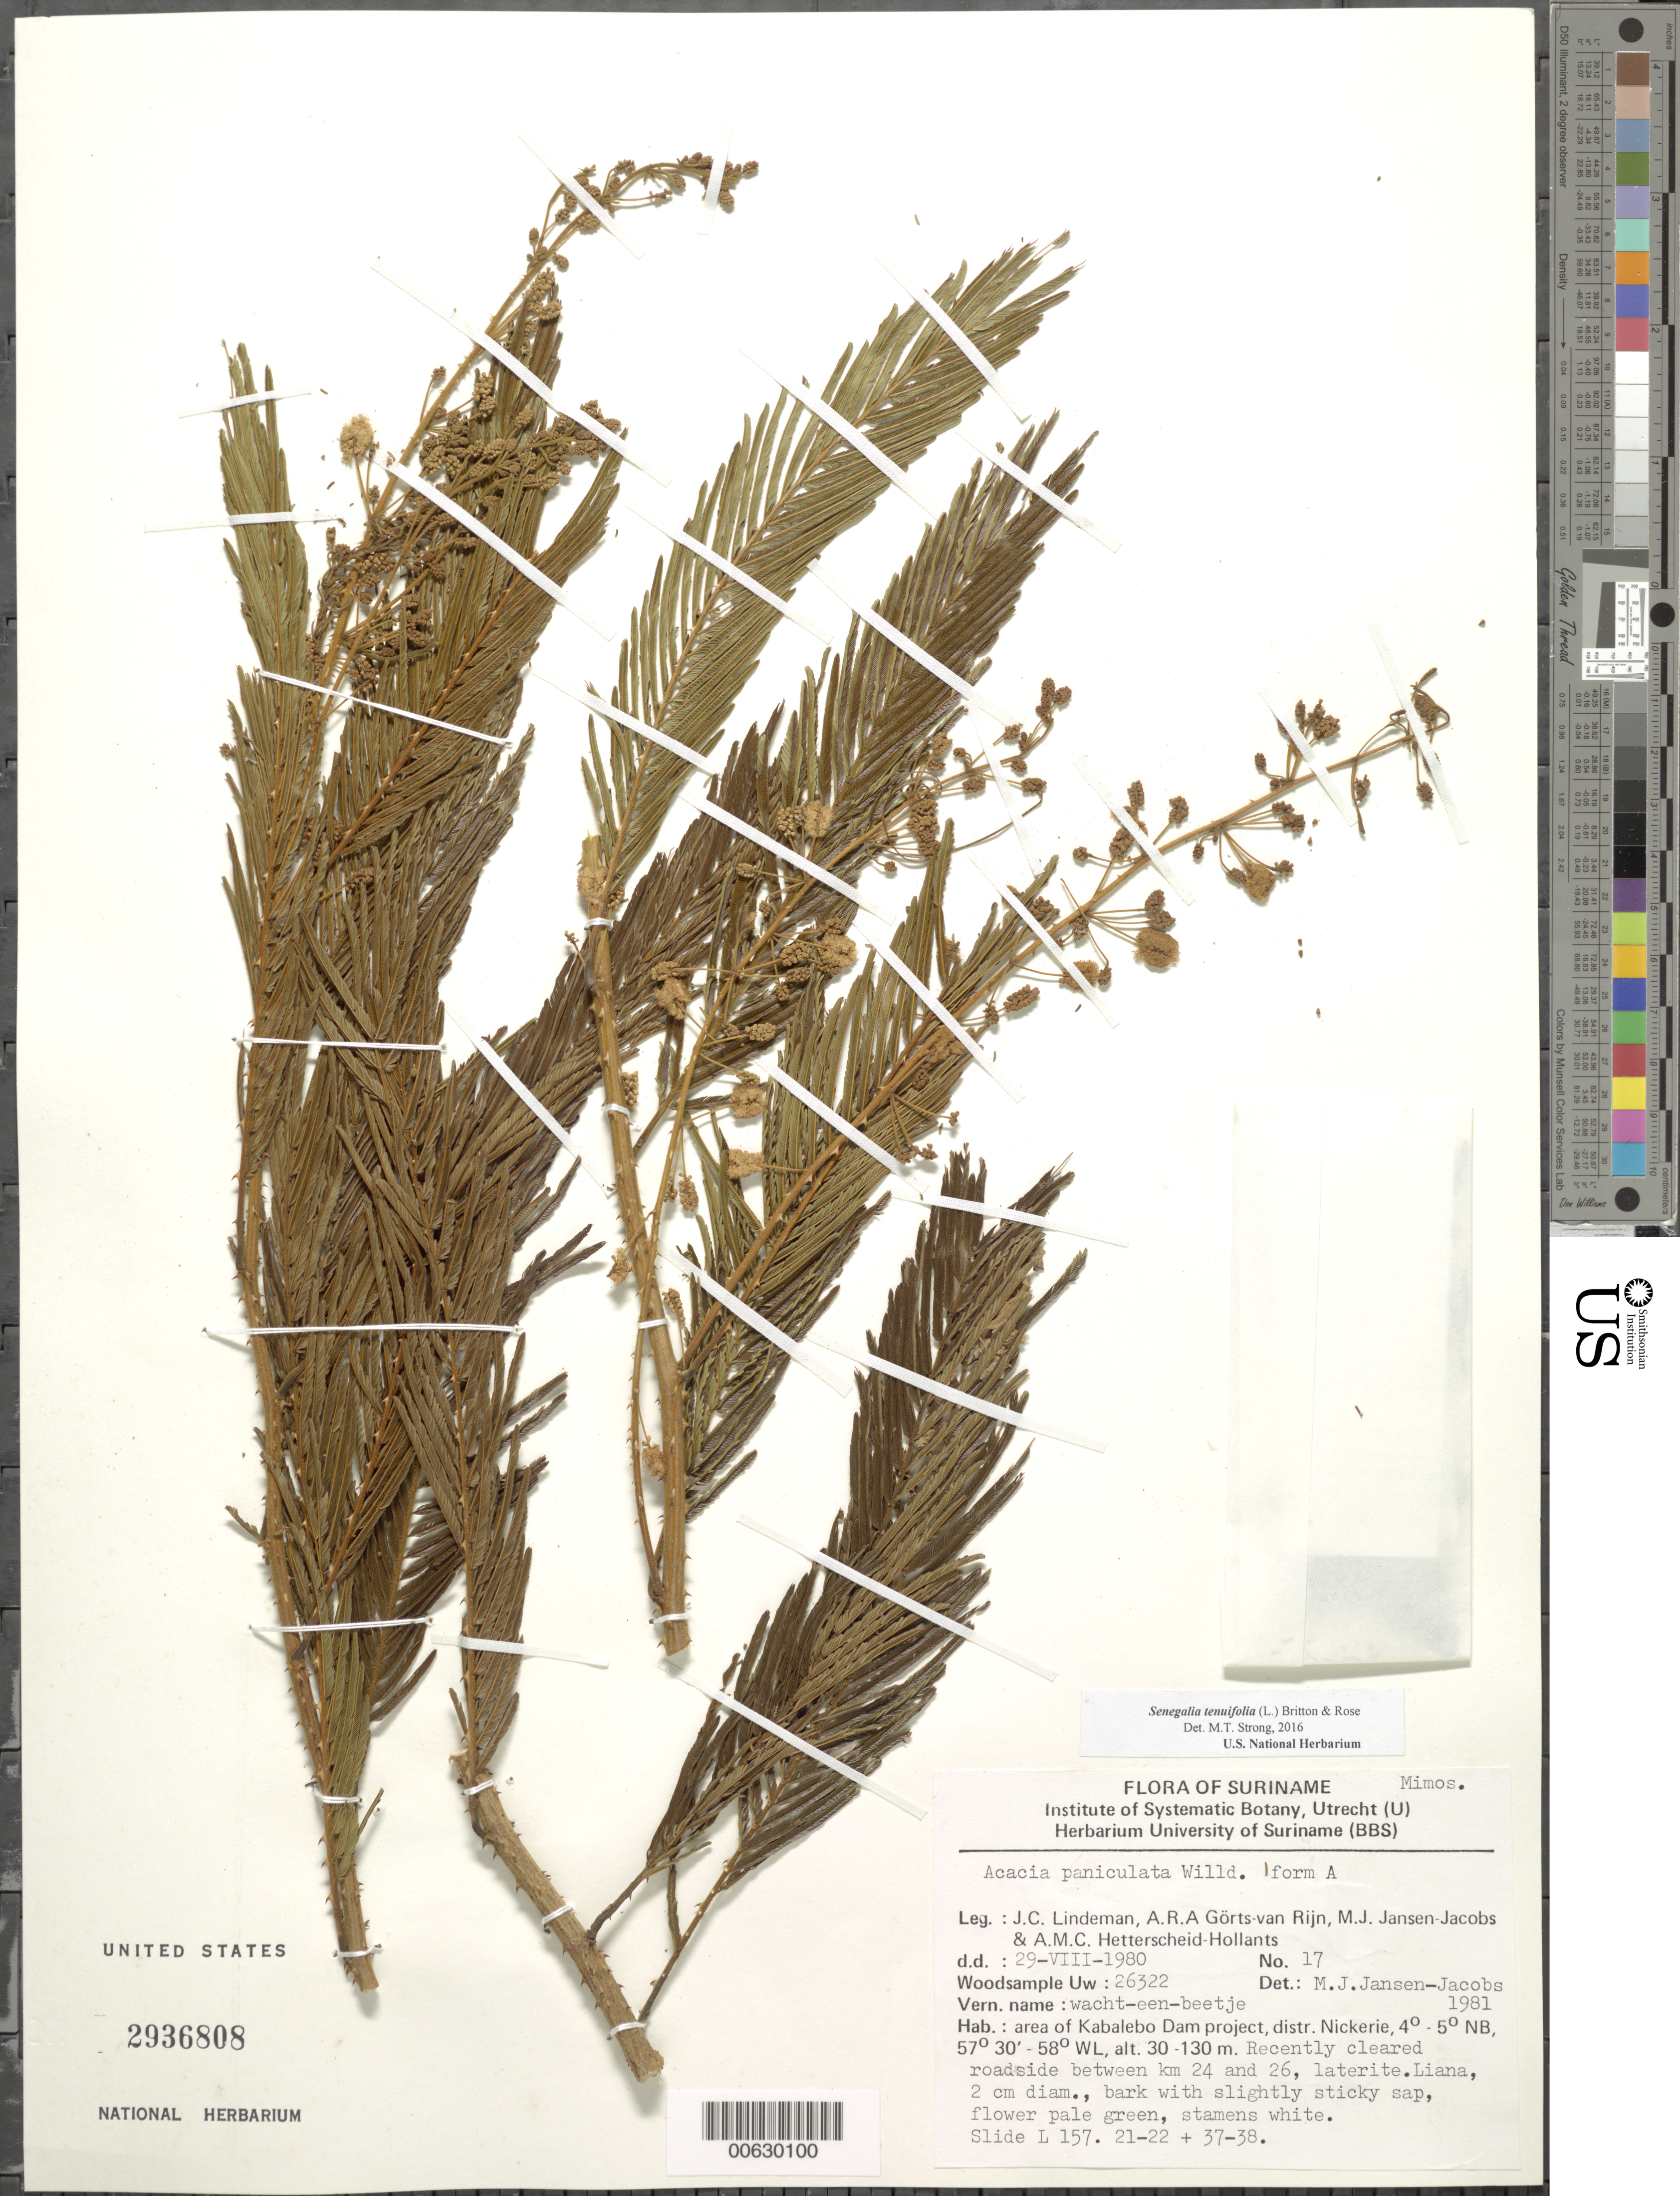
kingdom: Plantae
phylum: Tracheophyta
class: Magnoliopsida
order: Fabales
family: Fabaceae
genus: Senegalia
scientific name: Senegalia tenuifolia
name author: (L.) Britton & Rose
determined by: Strong, M. T., (US), Smithsonian Institution - National Museum of Natural History (UNITED STATES)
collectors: J. C. Lindeman, A. .R. A. Görts-van Rijn, M. J. Jansen-Jacobs & A. Hetterscheid-Hollants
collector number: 80 17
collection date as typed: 29-Aug-80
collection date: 1980-08-29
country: Suriname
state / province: Nickerie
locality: Kabalebo Dam project area, betw. km 24 and 26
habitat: Recently cleared roadside, laterite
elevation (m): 30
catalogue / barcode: US 2936808